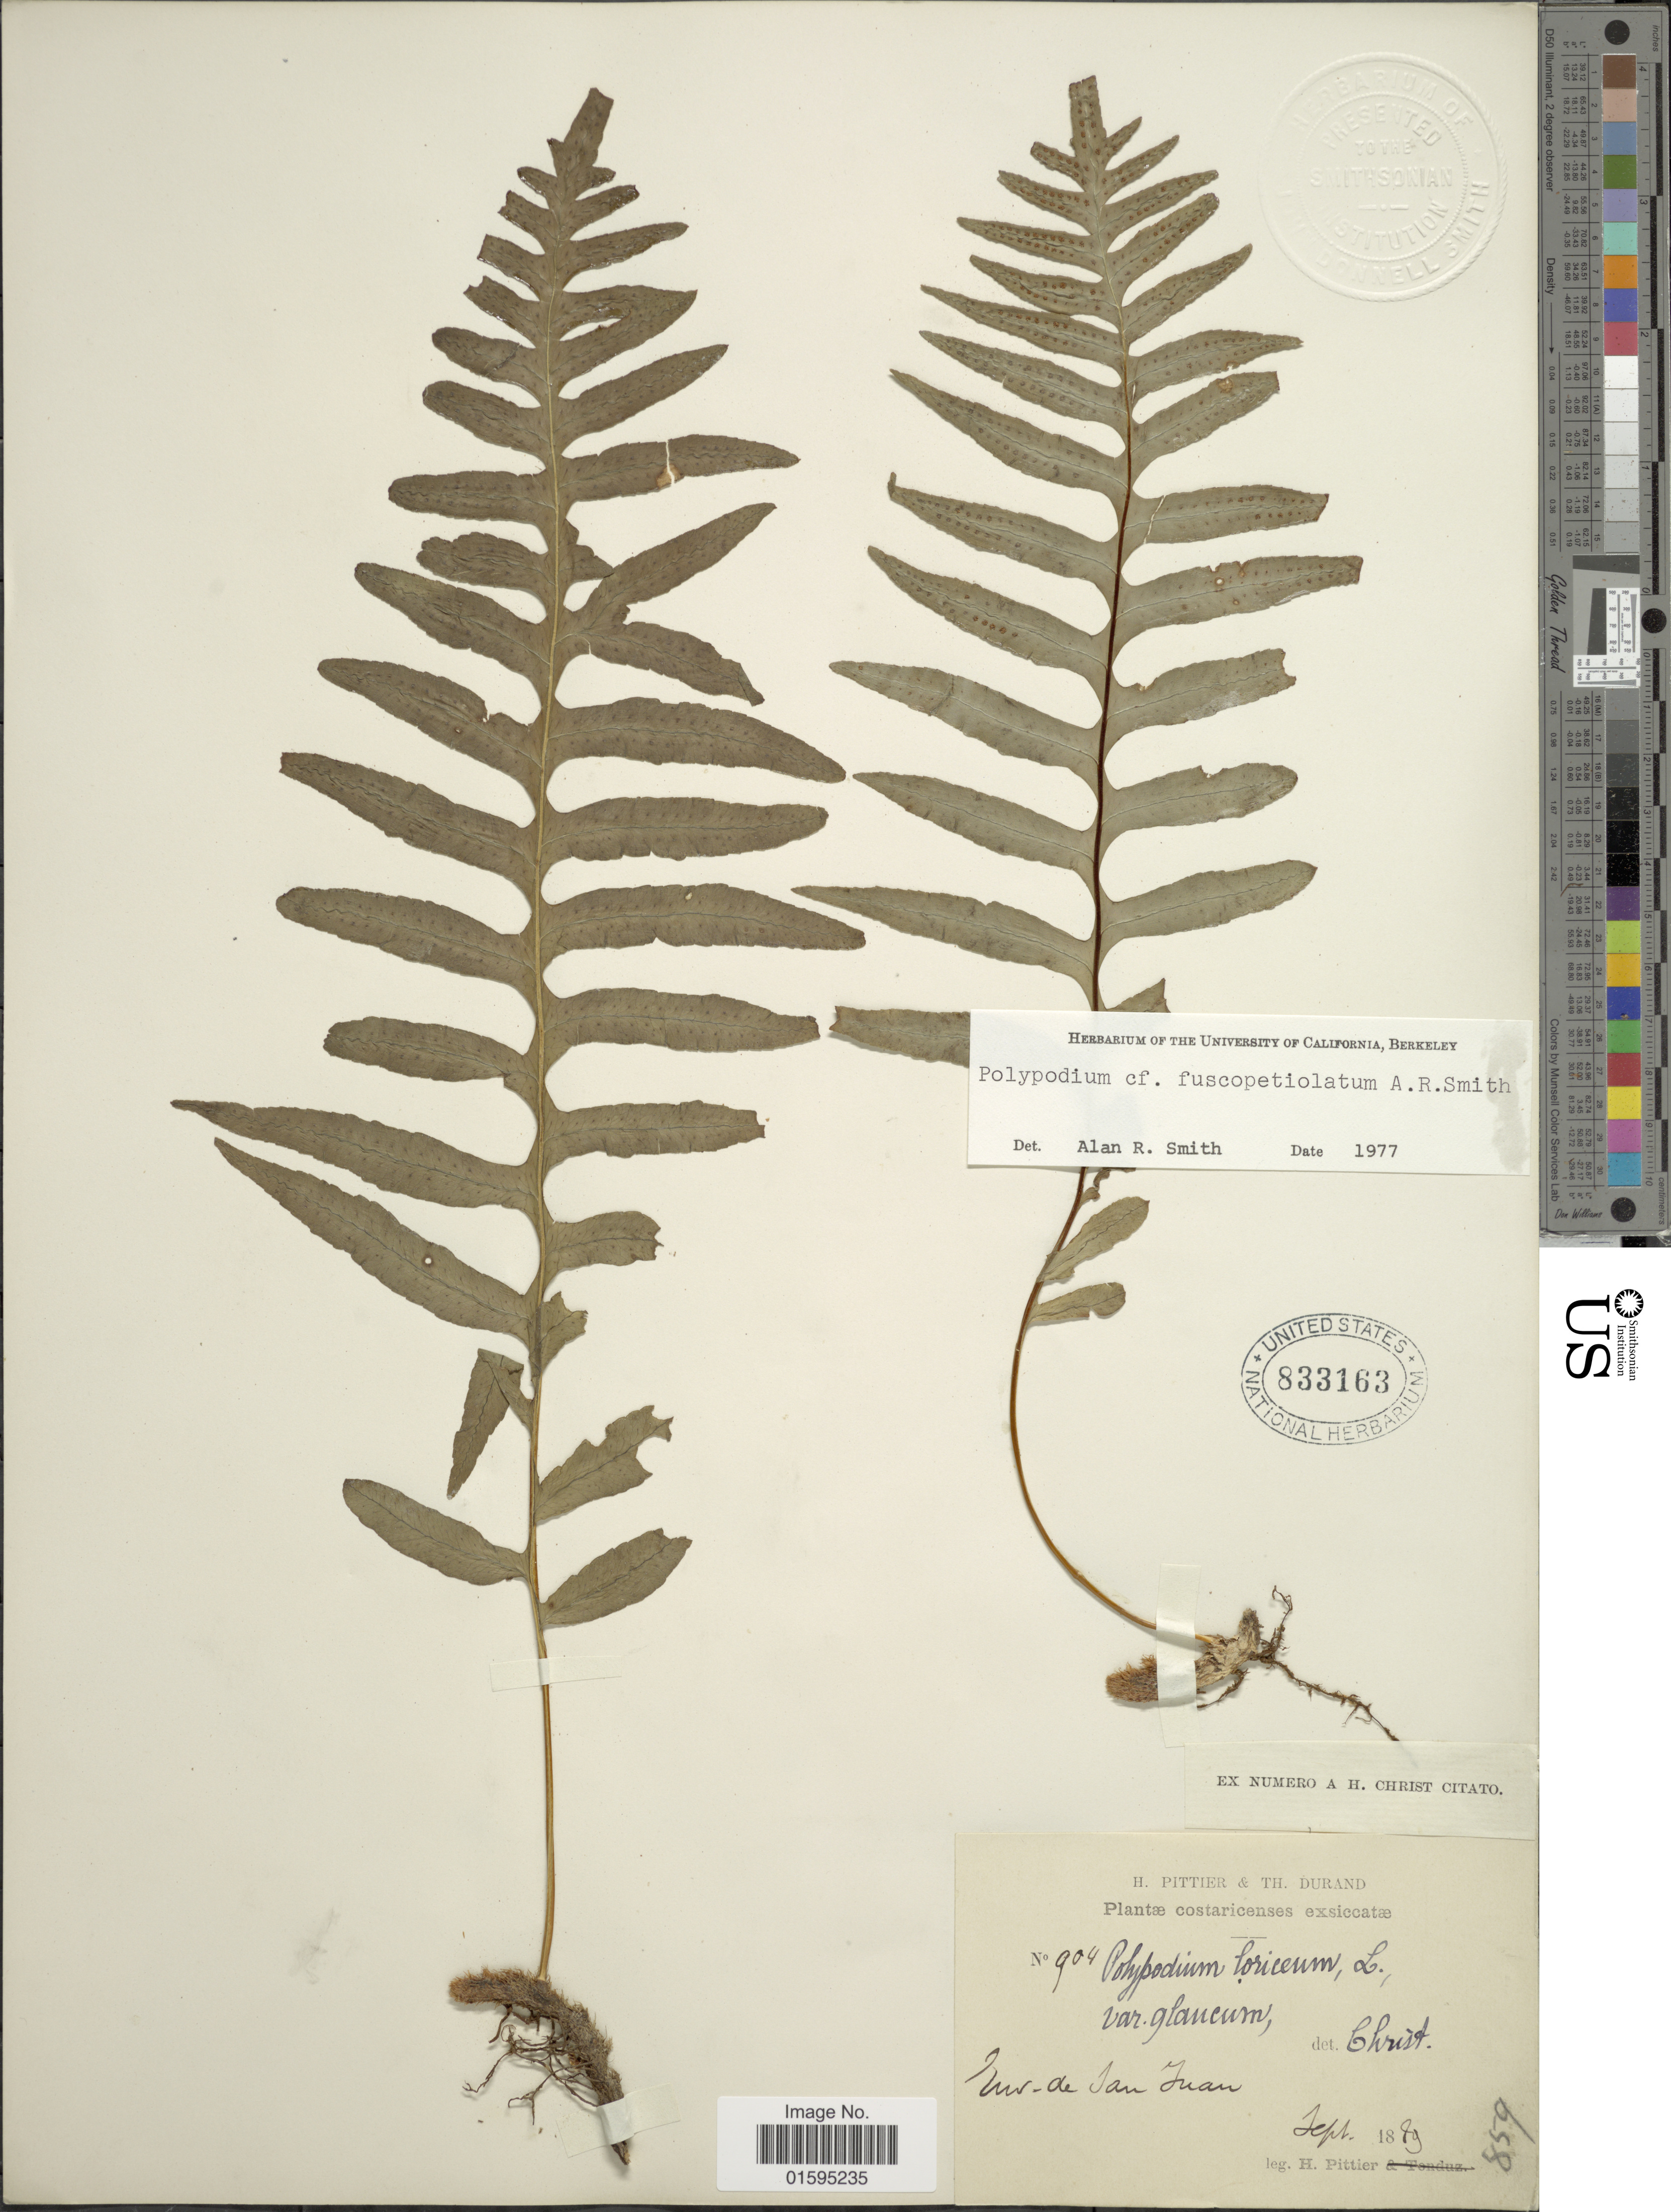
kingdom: Plantae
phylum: Tracheophyta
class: Polypodiopsida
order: Polypodiales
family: Polypodiaceae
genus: Polypodium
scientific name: Polypodium fuscopetiolatum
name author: A.R. Sm.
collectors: H. F. Pittier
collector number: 859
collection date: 1889-09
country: Costa Rica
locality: Env. de San Juan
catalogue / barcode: US 833163